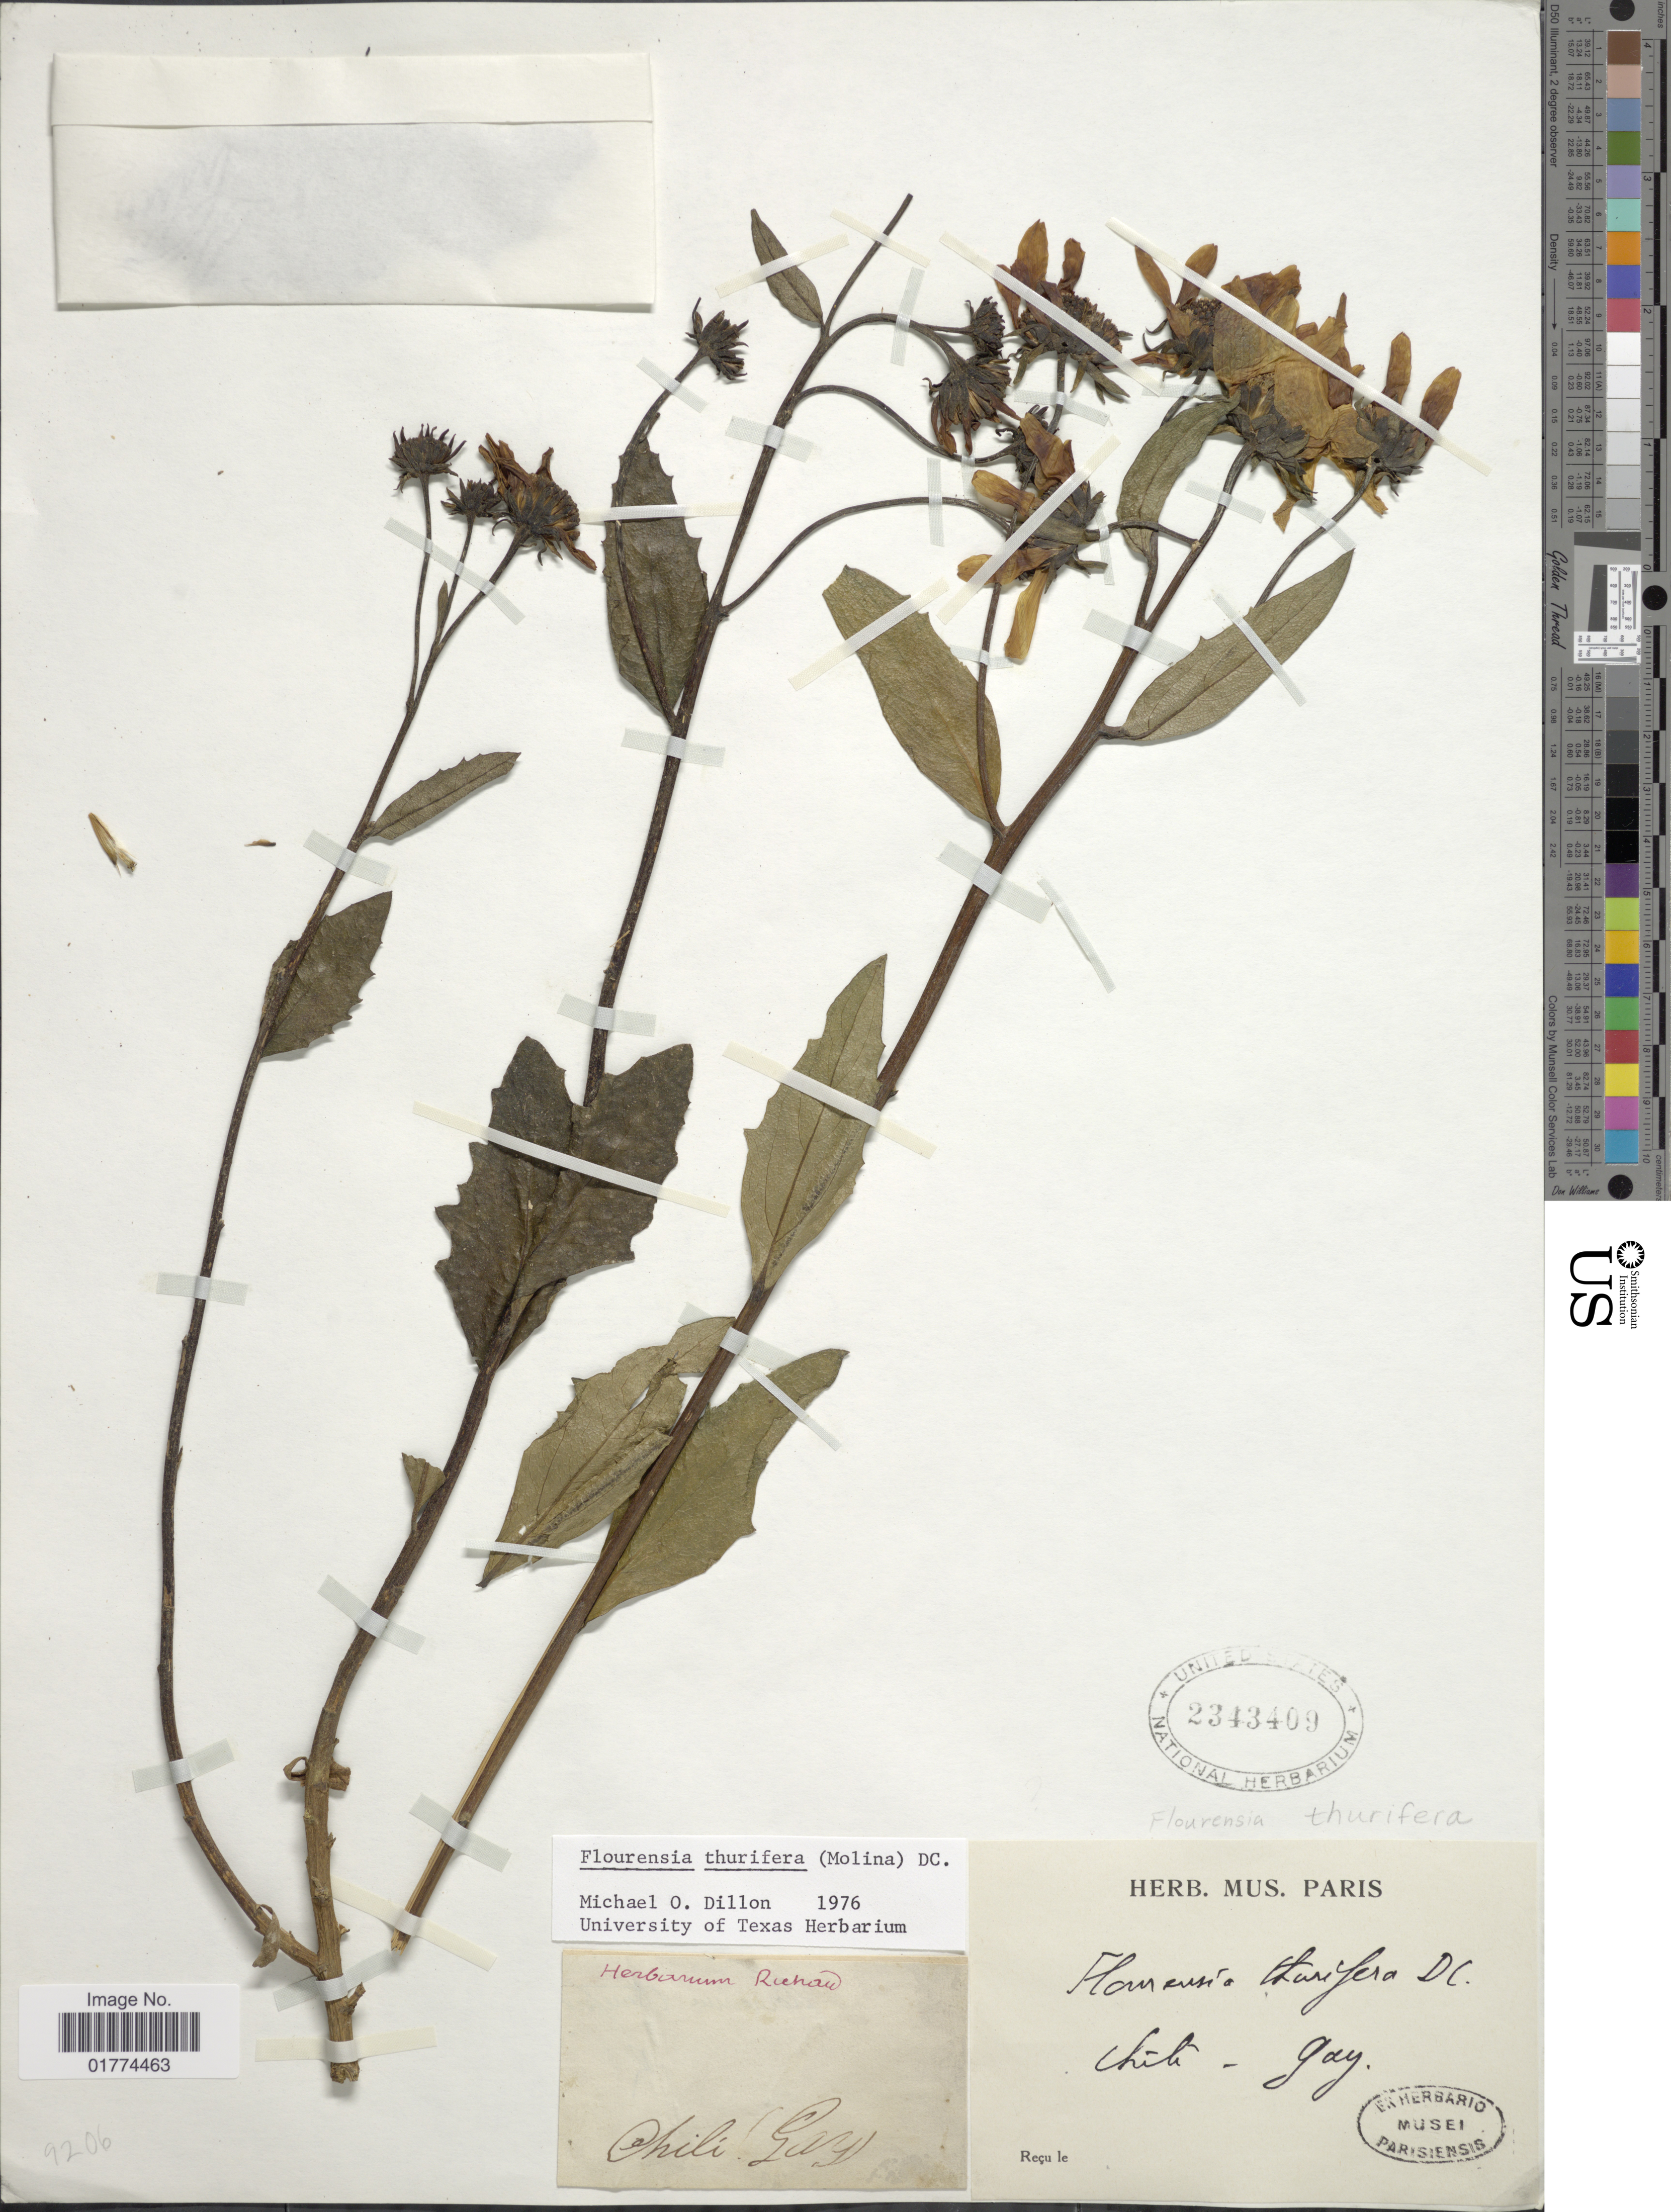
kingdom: Plantae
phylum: Tracheophyta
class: Magnoliopsida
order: Asterales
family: Asteraceae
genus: Flourensia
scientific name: Flourensia thurifera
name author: (Molina) DC.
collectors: -- Gay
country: Chile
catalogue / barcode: US 2343409